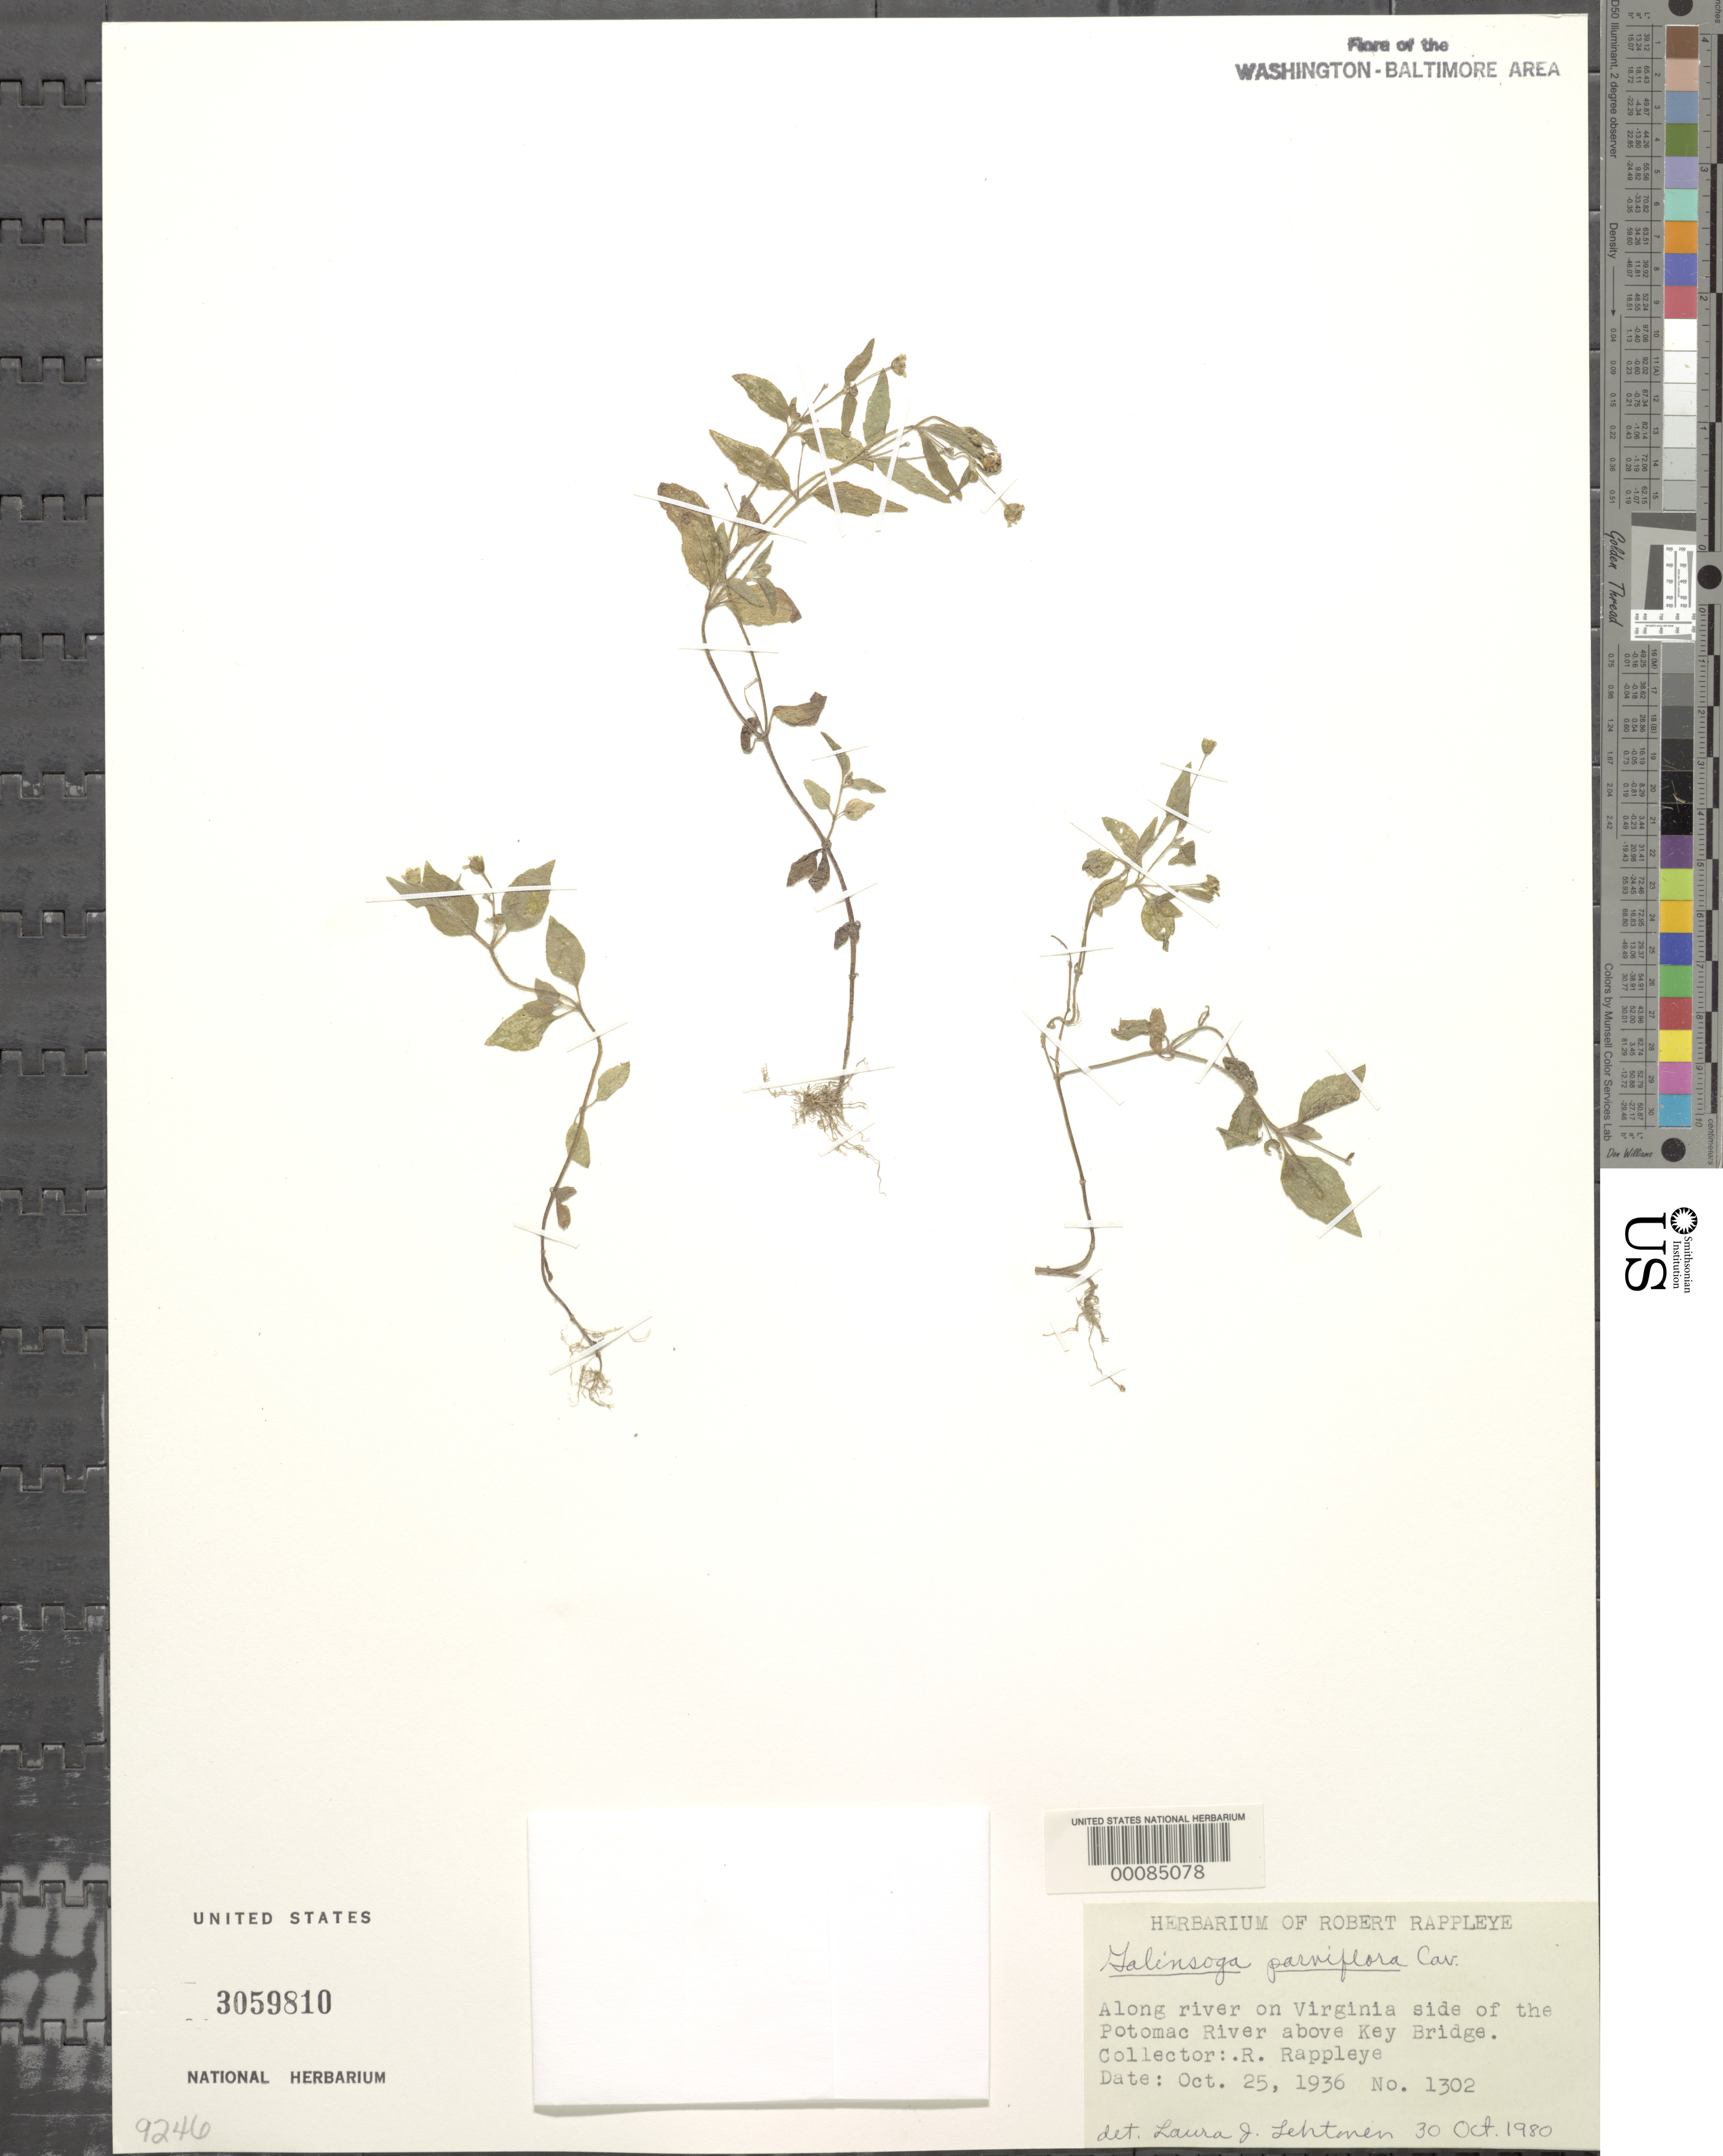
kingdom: Plantae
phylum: Tracheophyta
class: Magnoliopsida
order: Asterales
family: Asteraceae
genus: Galinsoga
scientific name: Galinsoga parviflora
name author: Cav.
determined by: Lehtonen, L.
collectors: R. Rappleye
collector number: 1302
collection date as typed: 25 Oct 1936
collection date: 1936-10-25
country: United States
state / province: Virginia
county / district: Fairfax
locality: Potomac River above Key Bridge C. & O. Canal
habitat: River bank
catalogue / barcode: US 3059810